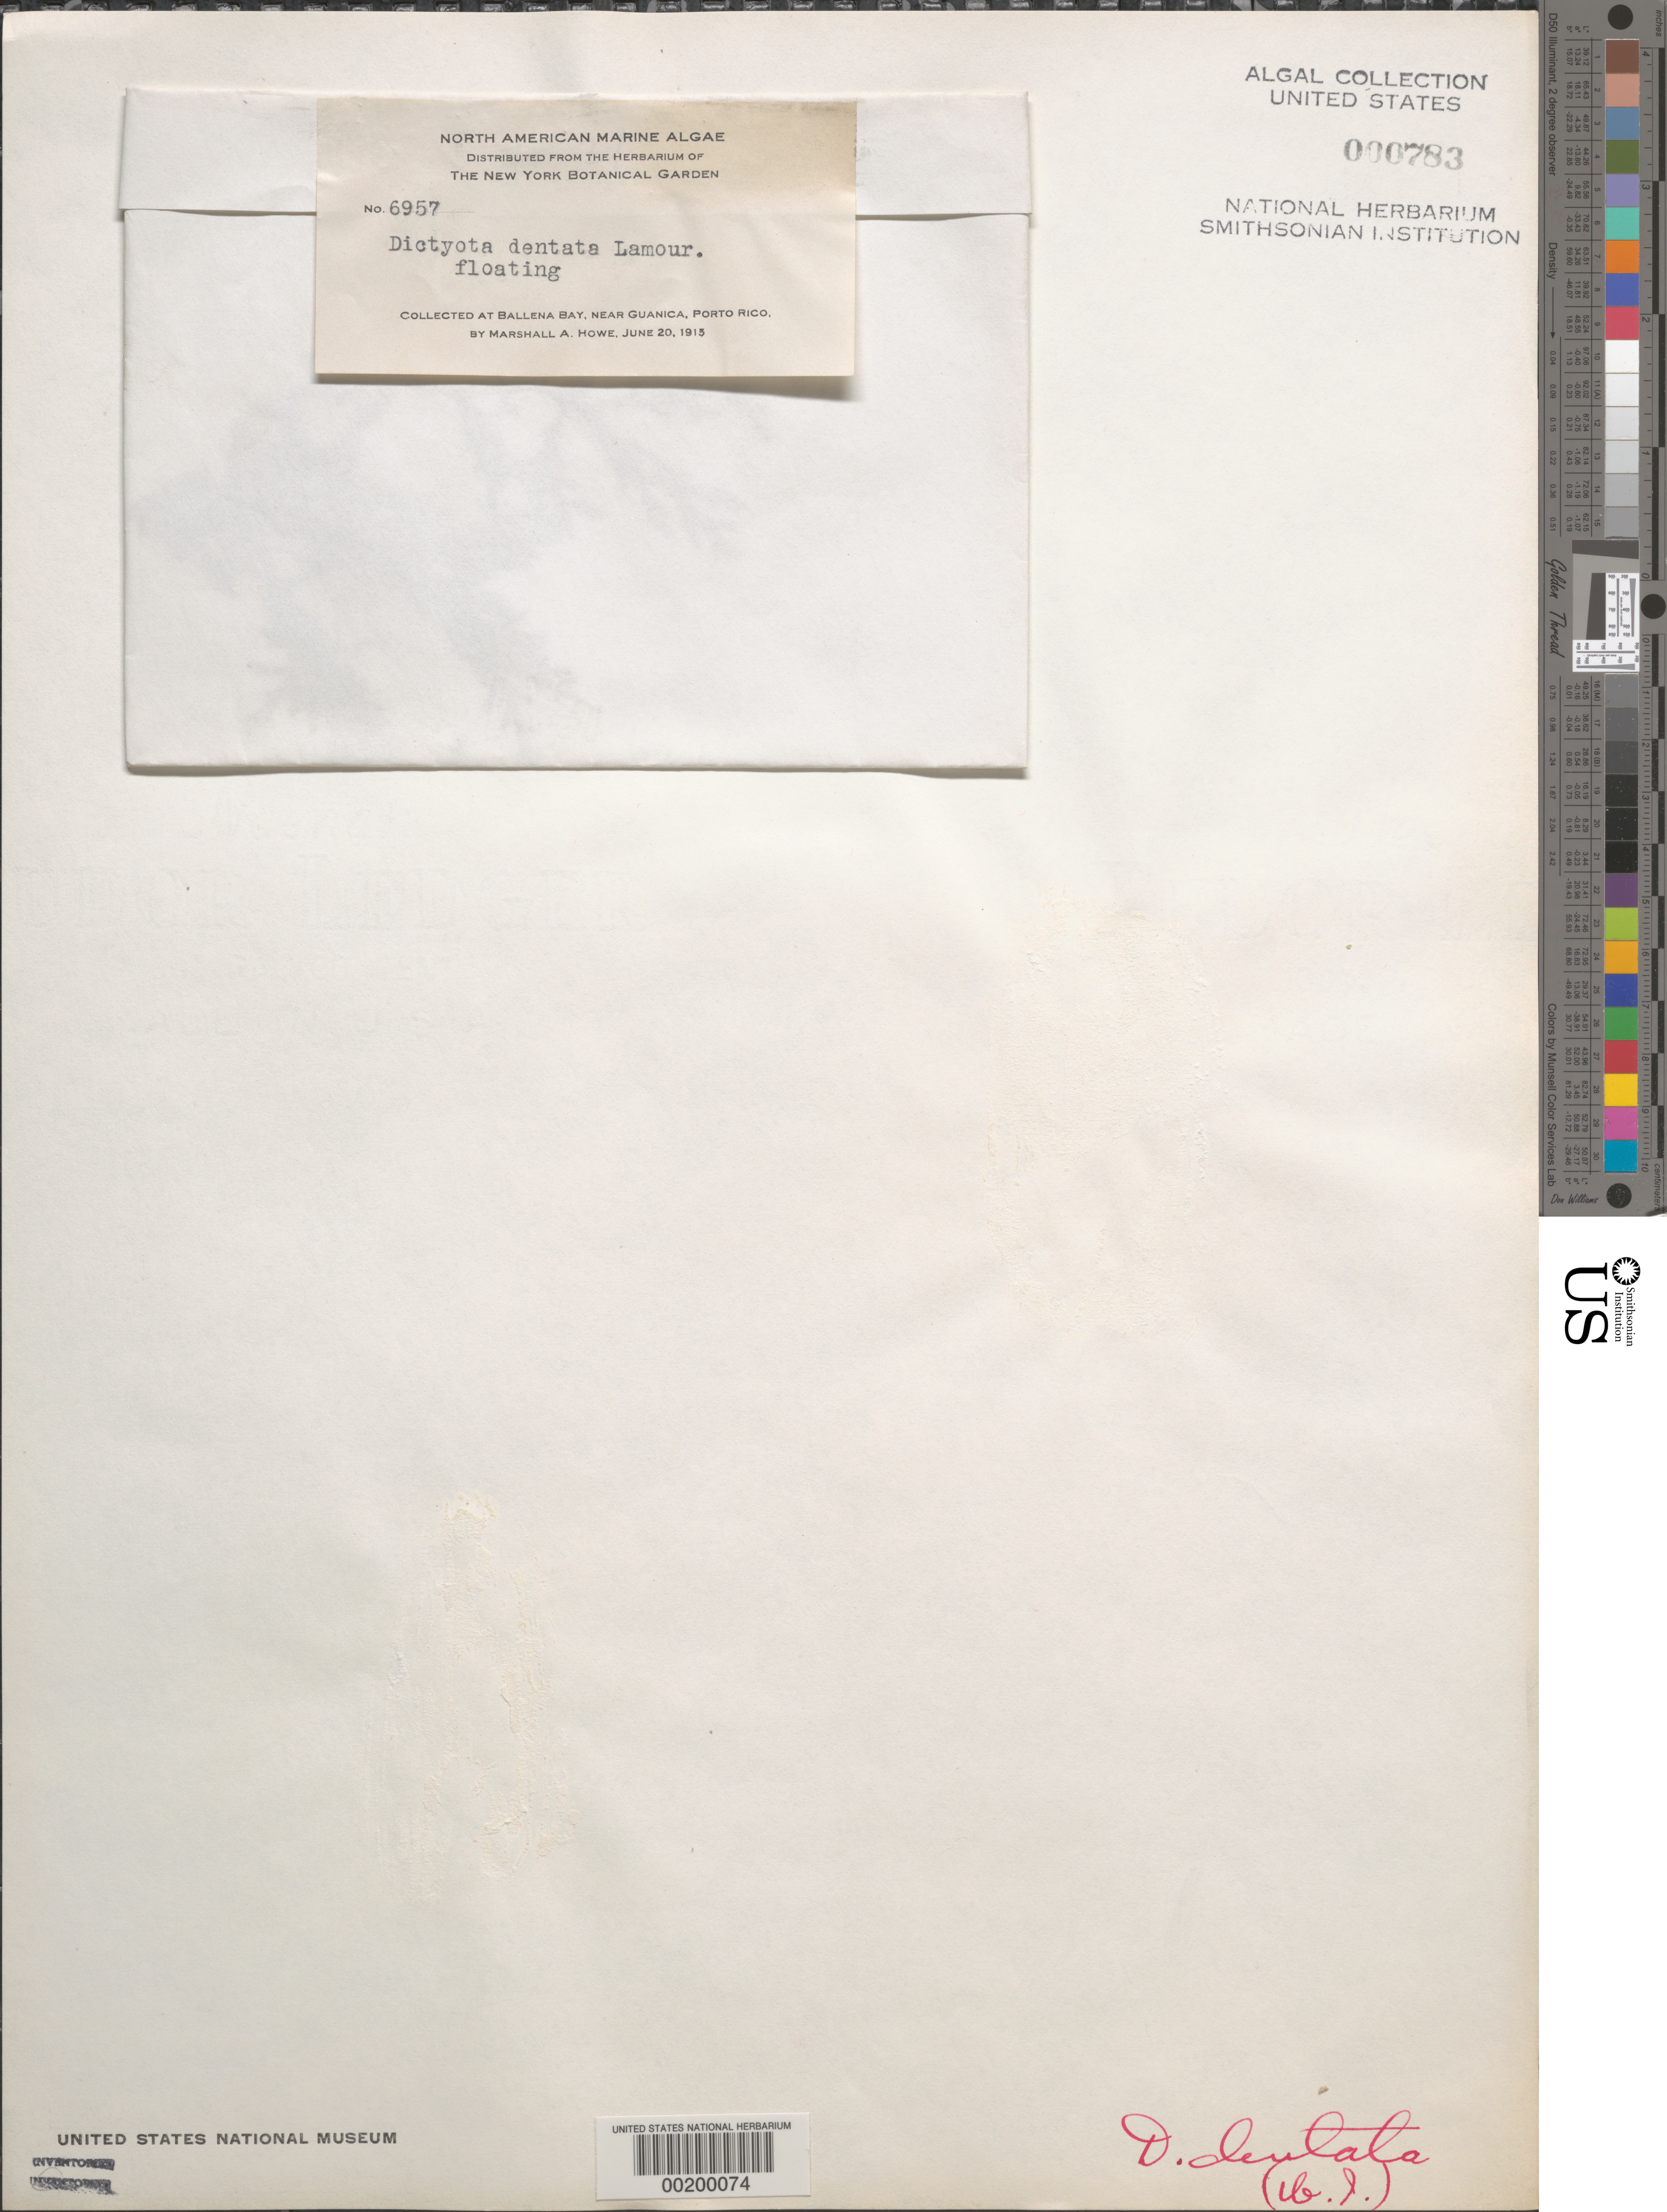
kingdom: Chromista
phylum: Ochrophyta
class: Phaeophyceae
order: Dictyotales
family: Dictyotaceae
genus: Dictyota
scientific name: Dictyota mertensii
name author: (C. Mart.) Kütz.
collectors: M. A. Howe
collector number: MAH 6957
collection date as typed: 20 Jun 1915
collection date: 1915-06-20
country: Puerto Rico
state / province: Guanica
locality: Ballena bay, near guanica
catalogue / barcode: US 783